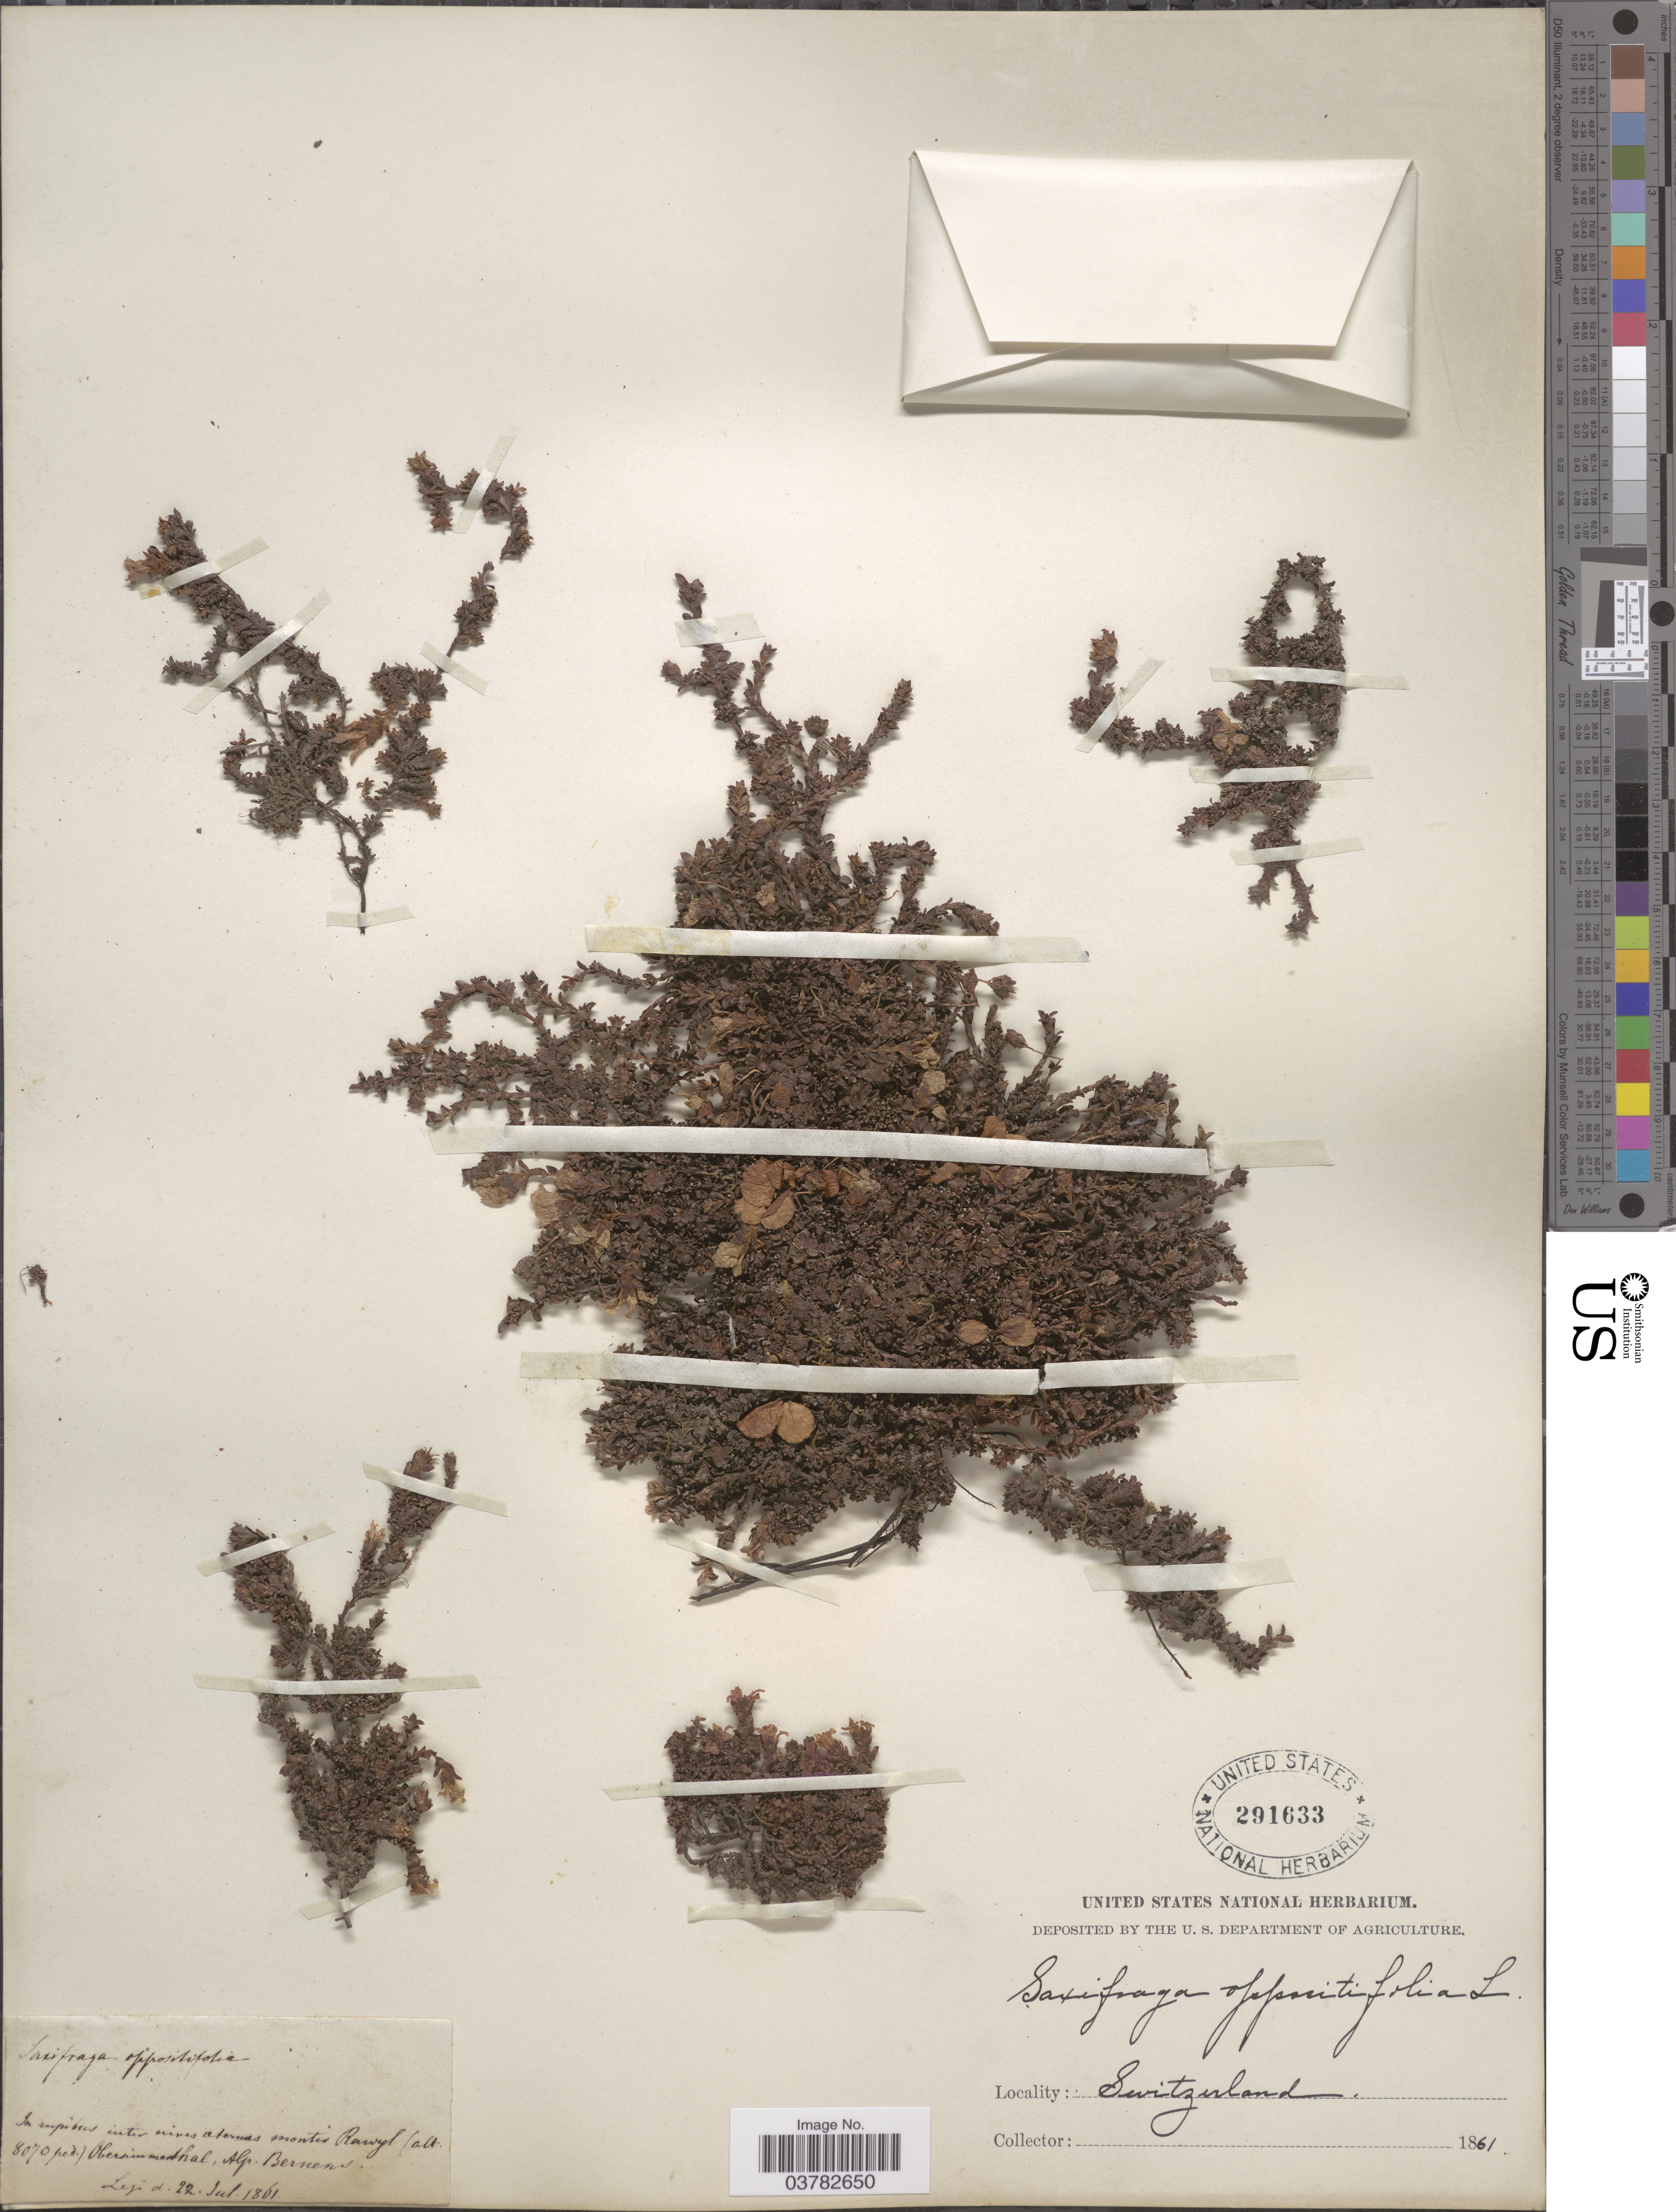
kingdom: Plantae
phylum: Tracheophyta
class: Magnoliopsida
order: Saxifragales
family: Saxifragaceae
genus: Saxifraga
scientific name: Saxifraga oppositifolia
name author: L.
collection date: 1861-07-22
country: Switzerland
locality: In rupibus inter nives aternas montis Rawyl. Obersimmenthal, Alp. Bernens.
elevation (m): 2460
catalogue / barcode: US 291633